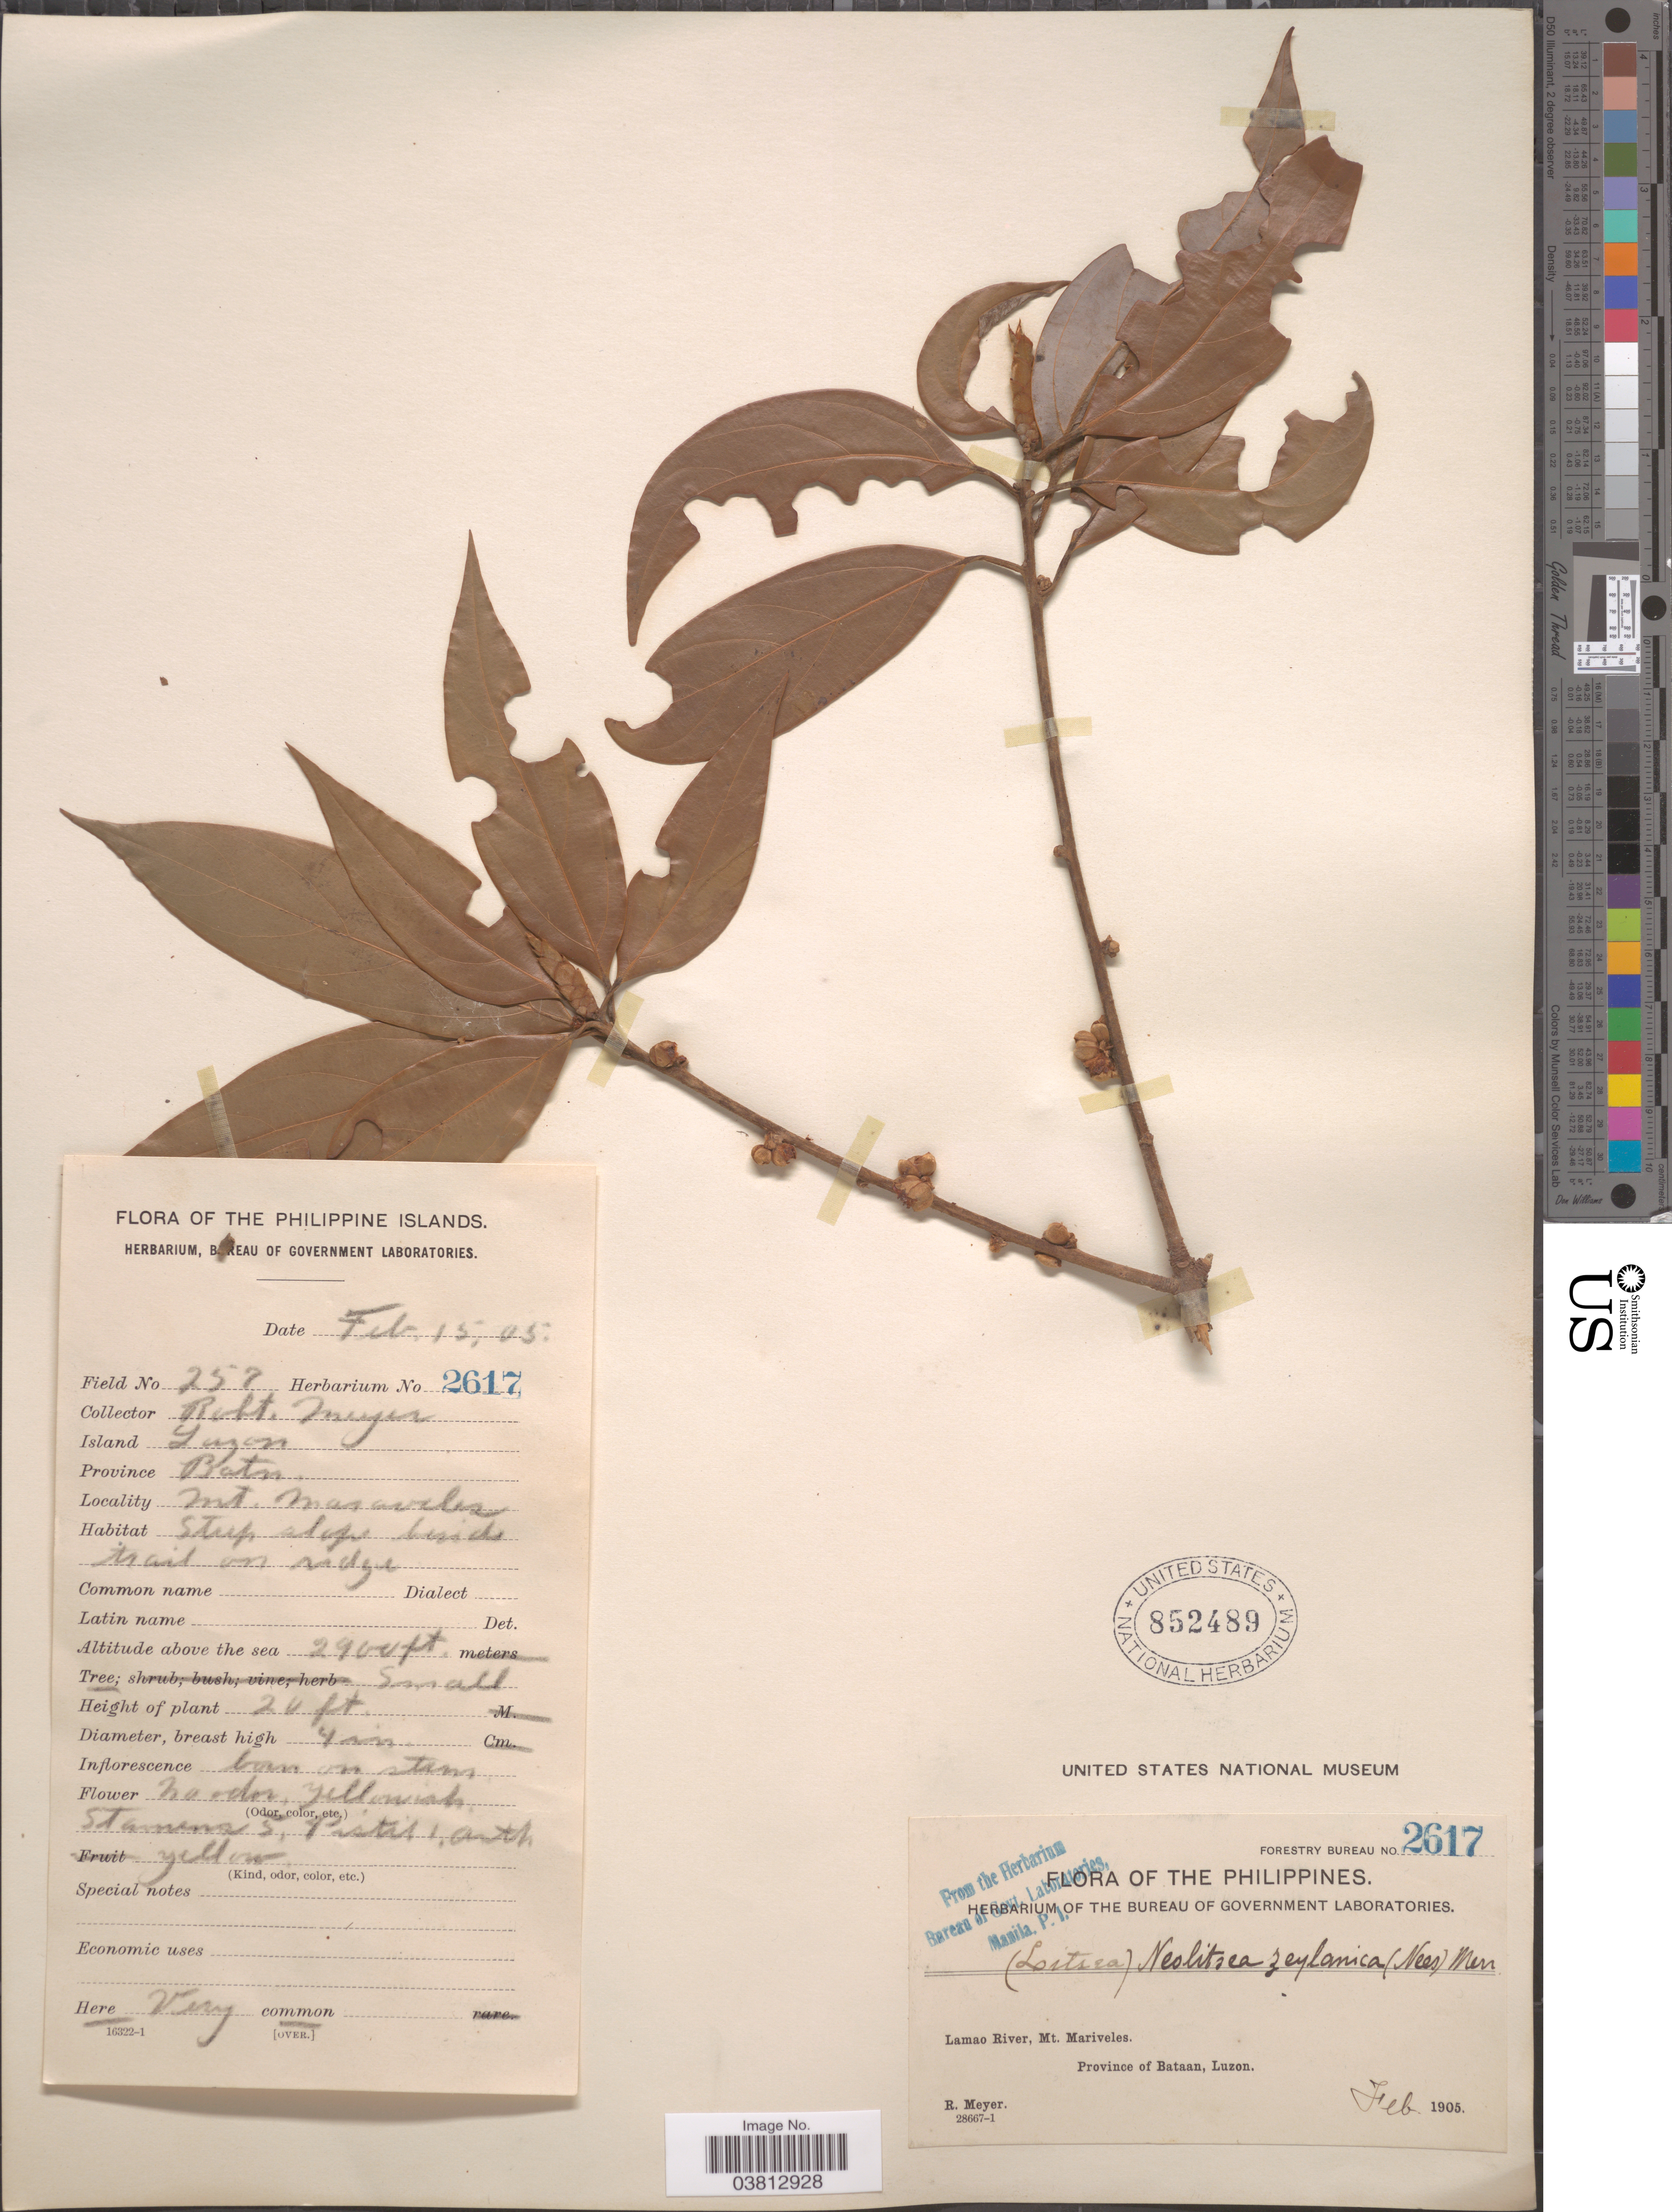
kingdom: Plantae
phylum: Tracheophyta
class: Magnoliopsida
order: Laurales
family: Lauraceae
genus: Neolitsea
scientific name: Neolitsea zeylanica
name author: (Nees & T. Nees) Merr.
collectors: R. Meyer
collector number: Forestry Bureau 2617/257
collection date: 1905-02-15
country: Philippines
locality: Lamao River, Mt. Mariveles, Province of Bataan, Luzon. Steep slope beside trail on ridge.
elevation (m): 884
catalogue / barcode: US 852489